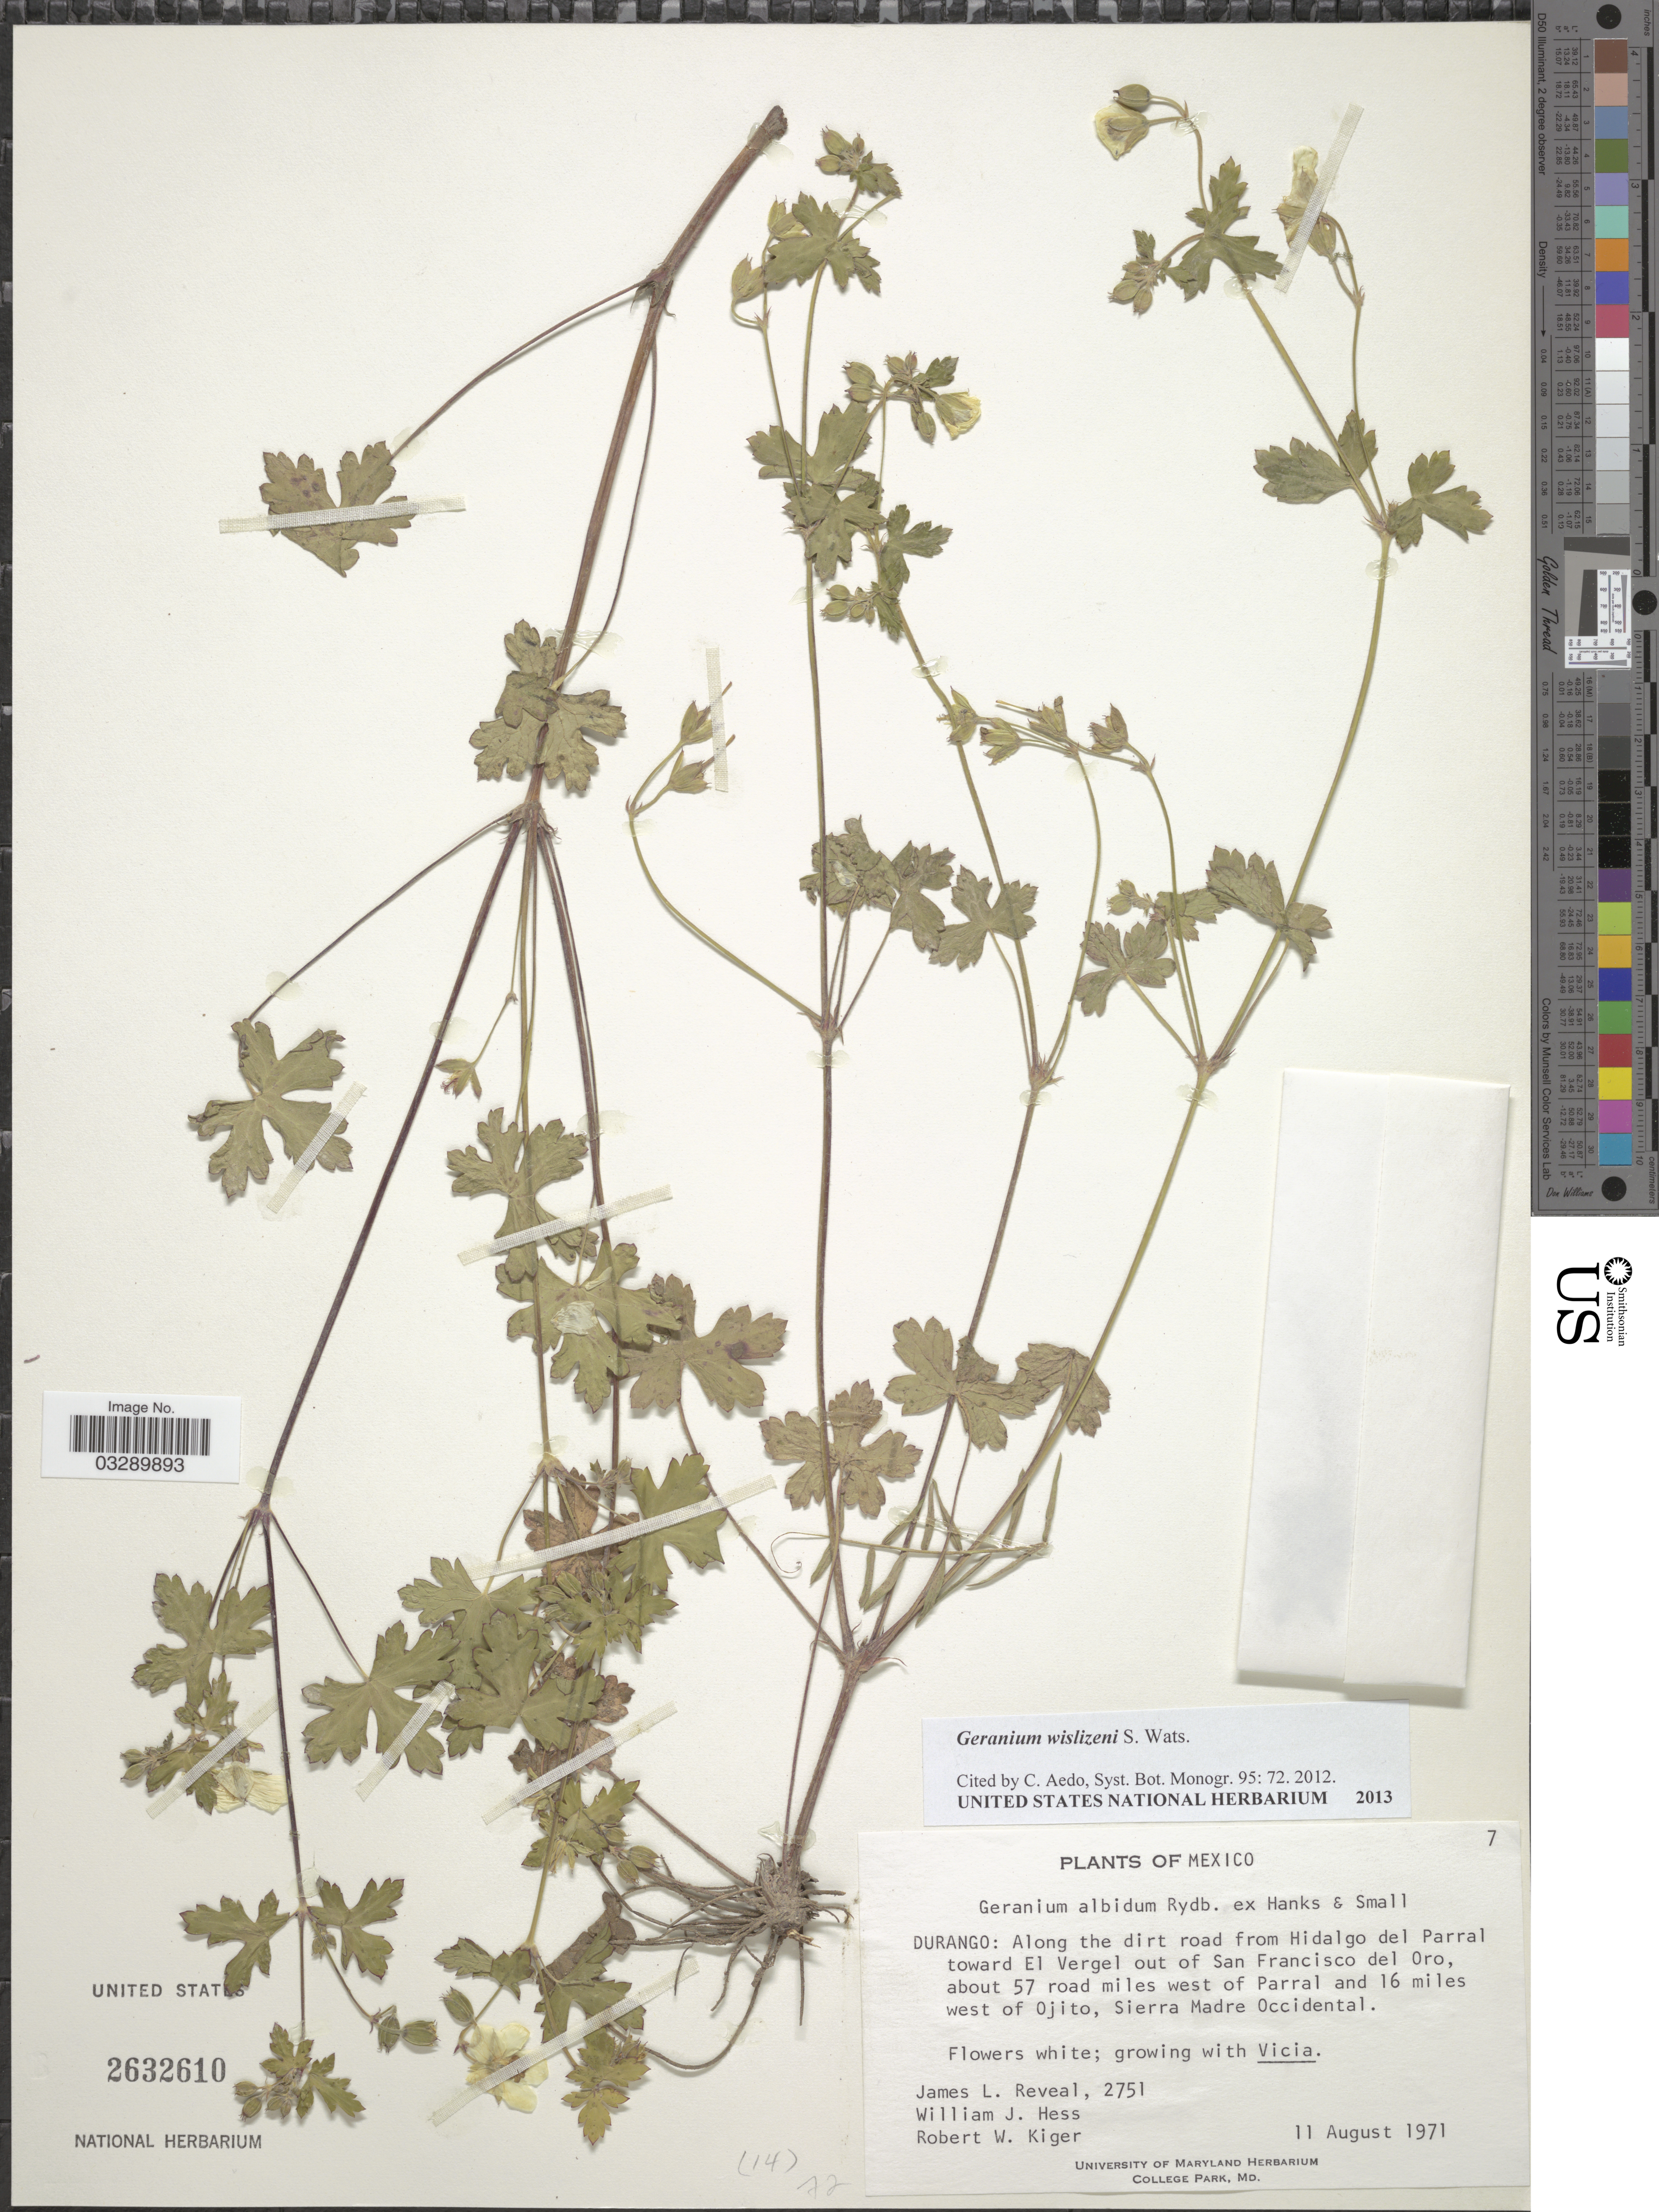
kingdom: Plantae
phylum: Tracheophyta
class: Magnoliopsida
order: Geraniales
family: Geraniaceae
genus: Geranium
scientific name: Geranium wislizeni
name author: S. Watson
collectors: J. L. Reveal, W. Hess & R. Kiger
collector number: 2751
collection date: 1971-08-11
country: Mexico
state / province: Durango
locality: Along the dirt road from Hidalgo del Parral toward El Vergel out of San Francisco del Oro, about 57 road miles west of Parral and 16 miles west of Ojito, Sierra Madre Occidental.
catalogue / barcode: US 2632610